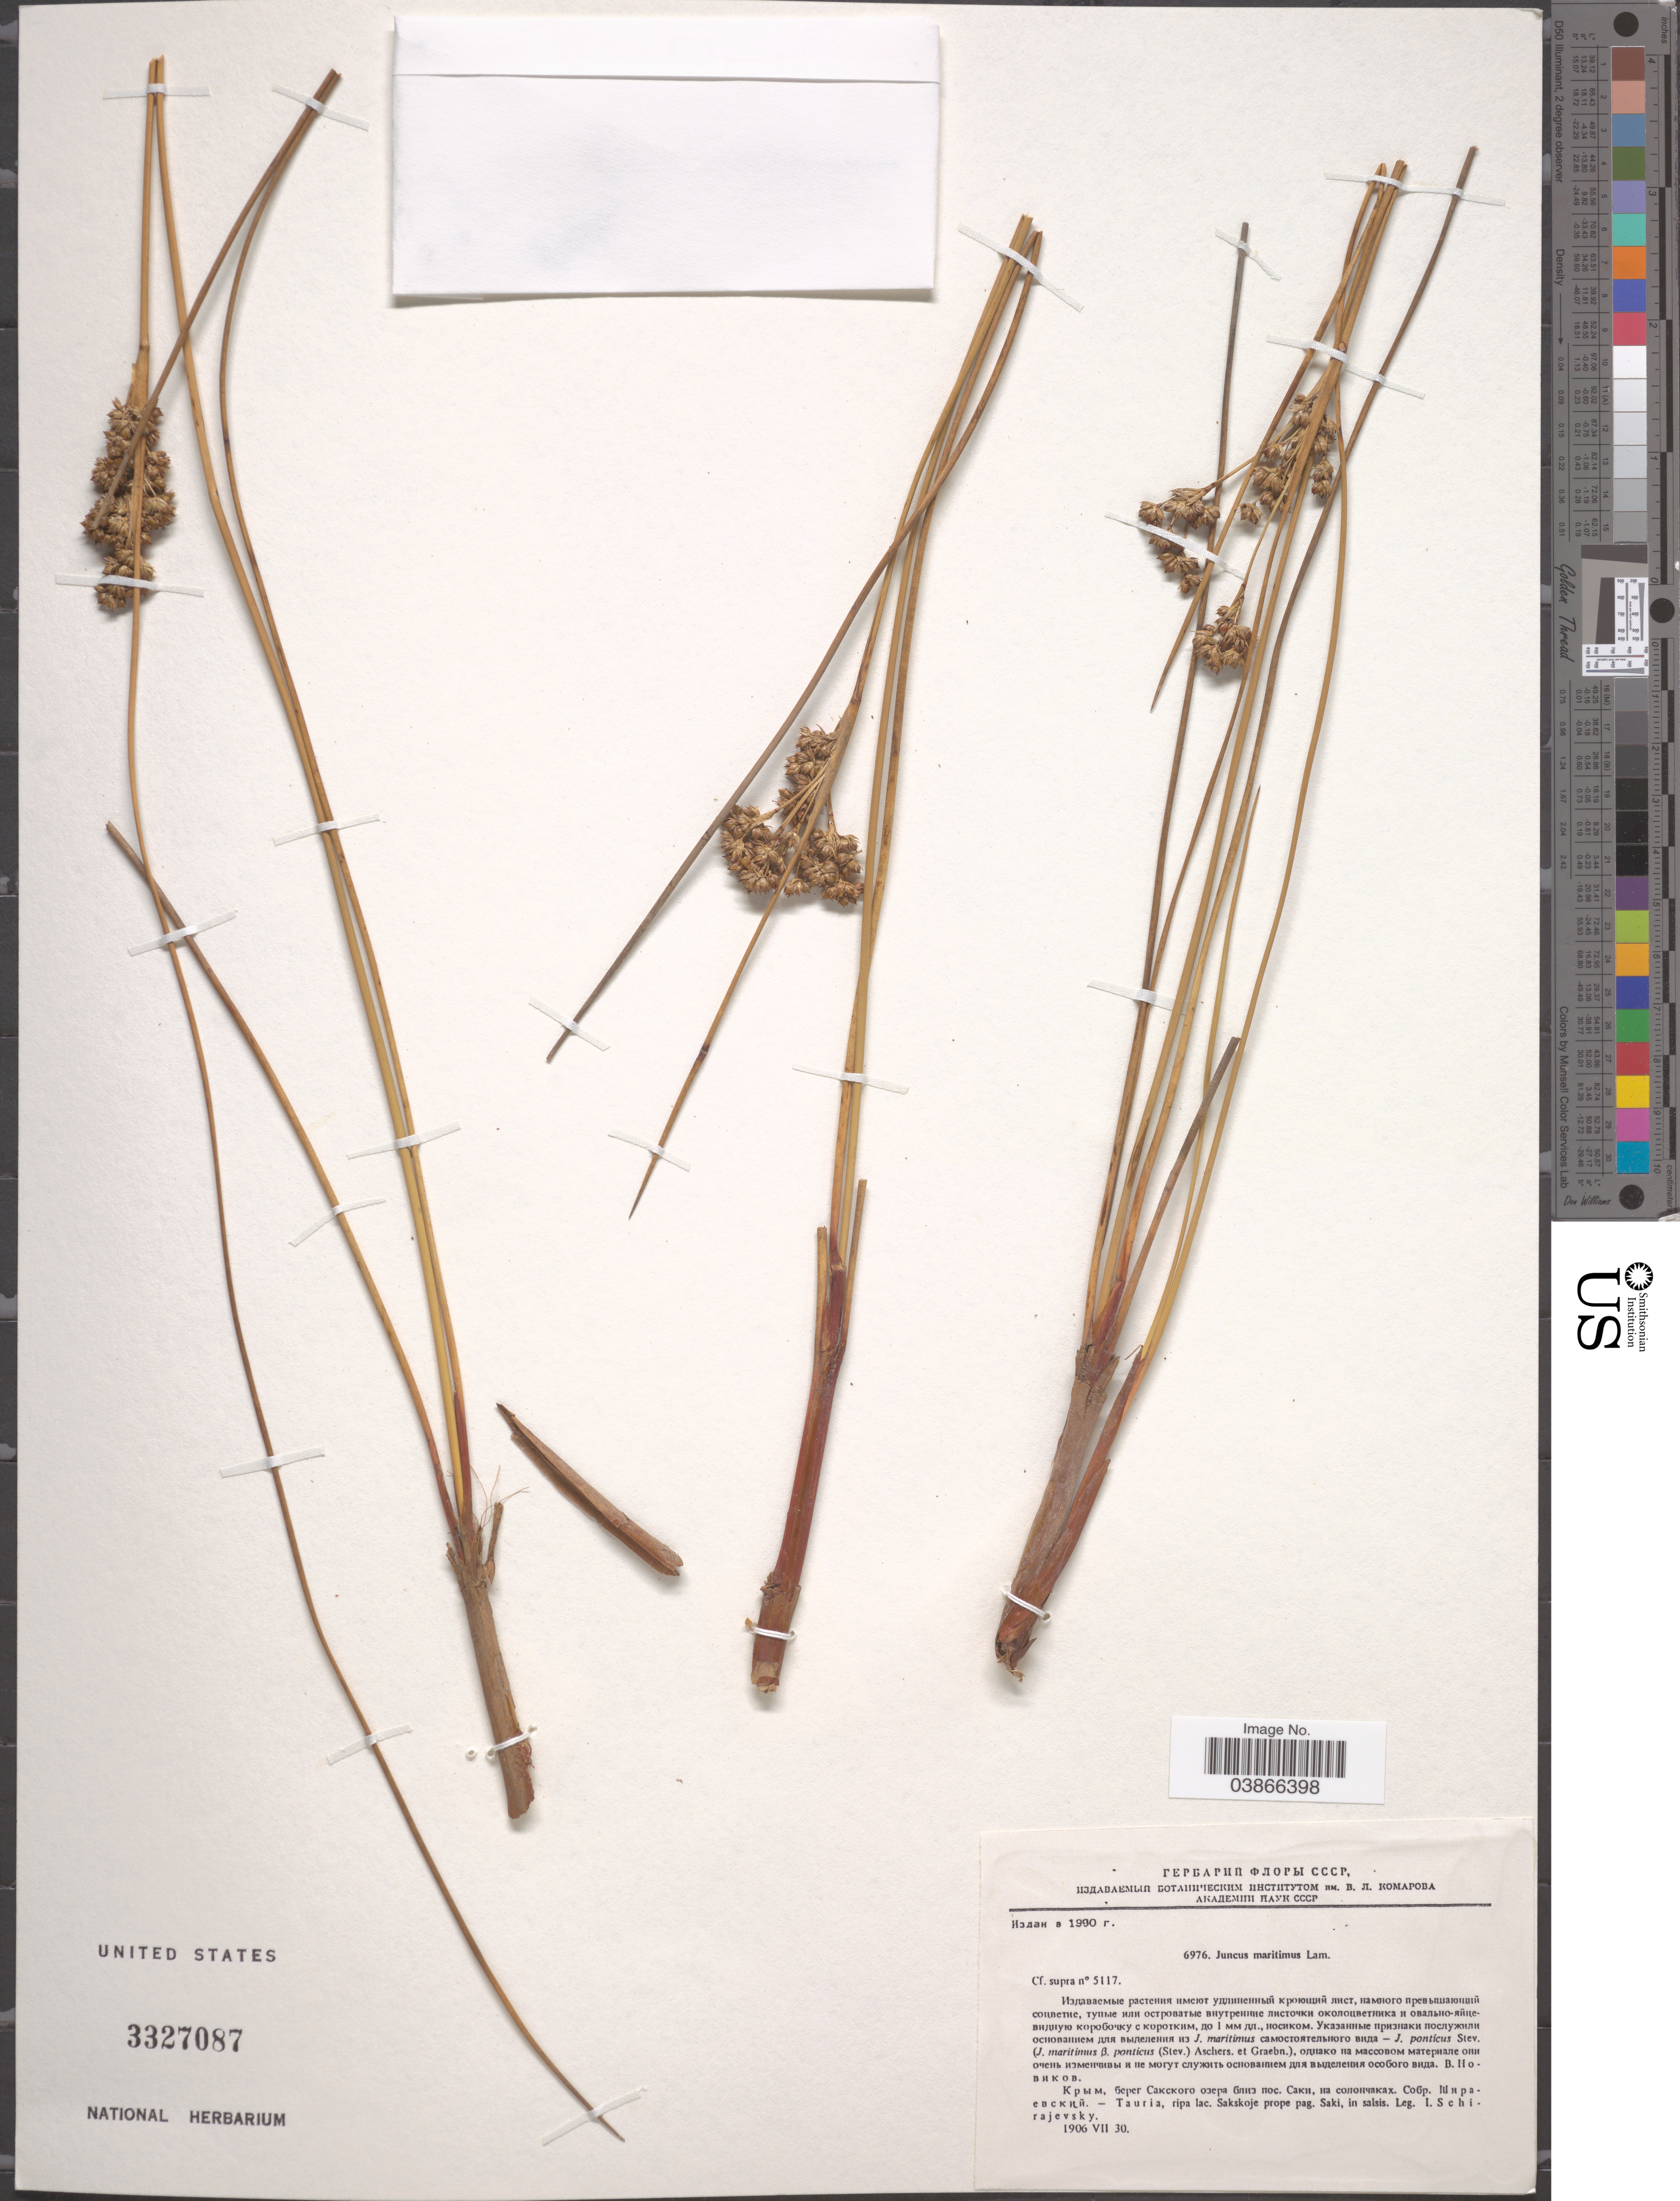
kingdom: Plantae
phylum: Tracheophyta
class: Liliopsida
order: Poales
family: Juncaceae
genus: Juncus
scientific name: Juncus maritimus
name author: Lam.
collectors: J. Schirajevsky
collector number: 6976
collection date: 1906-07-30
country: Azerbaijan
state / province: Saki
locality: Tauria, ripa lac. Sakskoje prope pag. Saki, in salsis.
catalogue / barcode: US 3327087